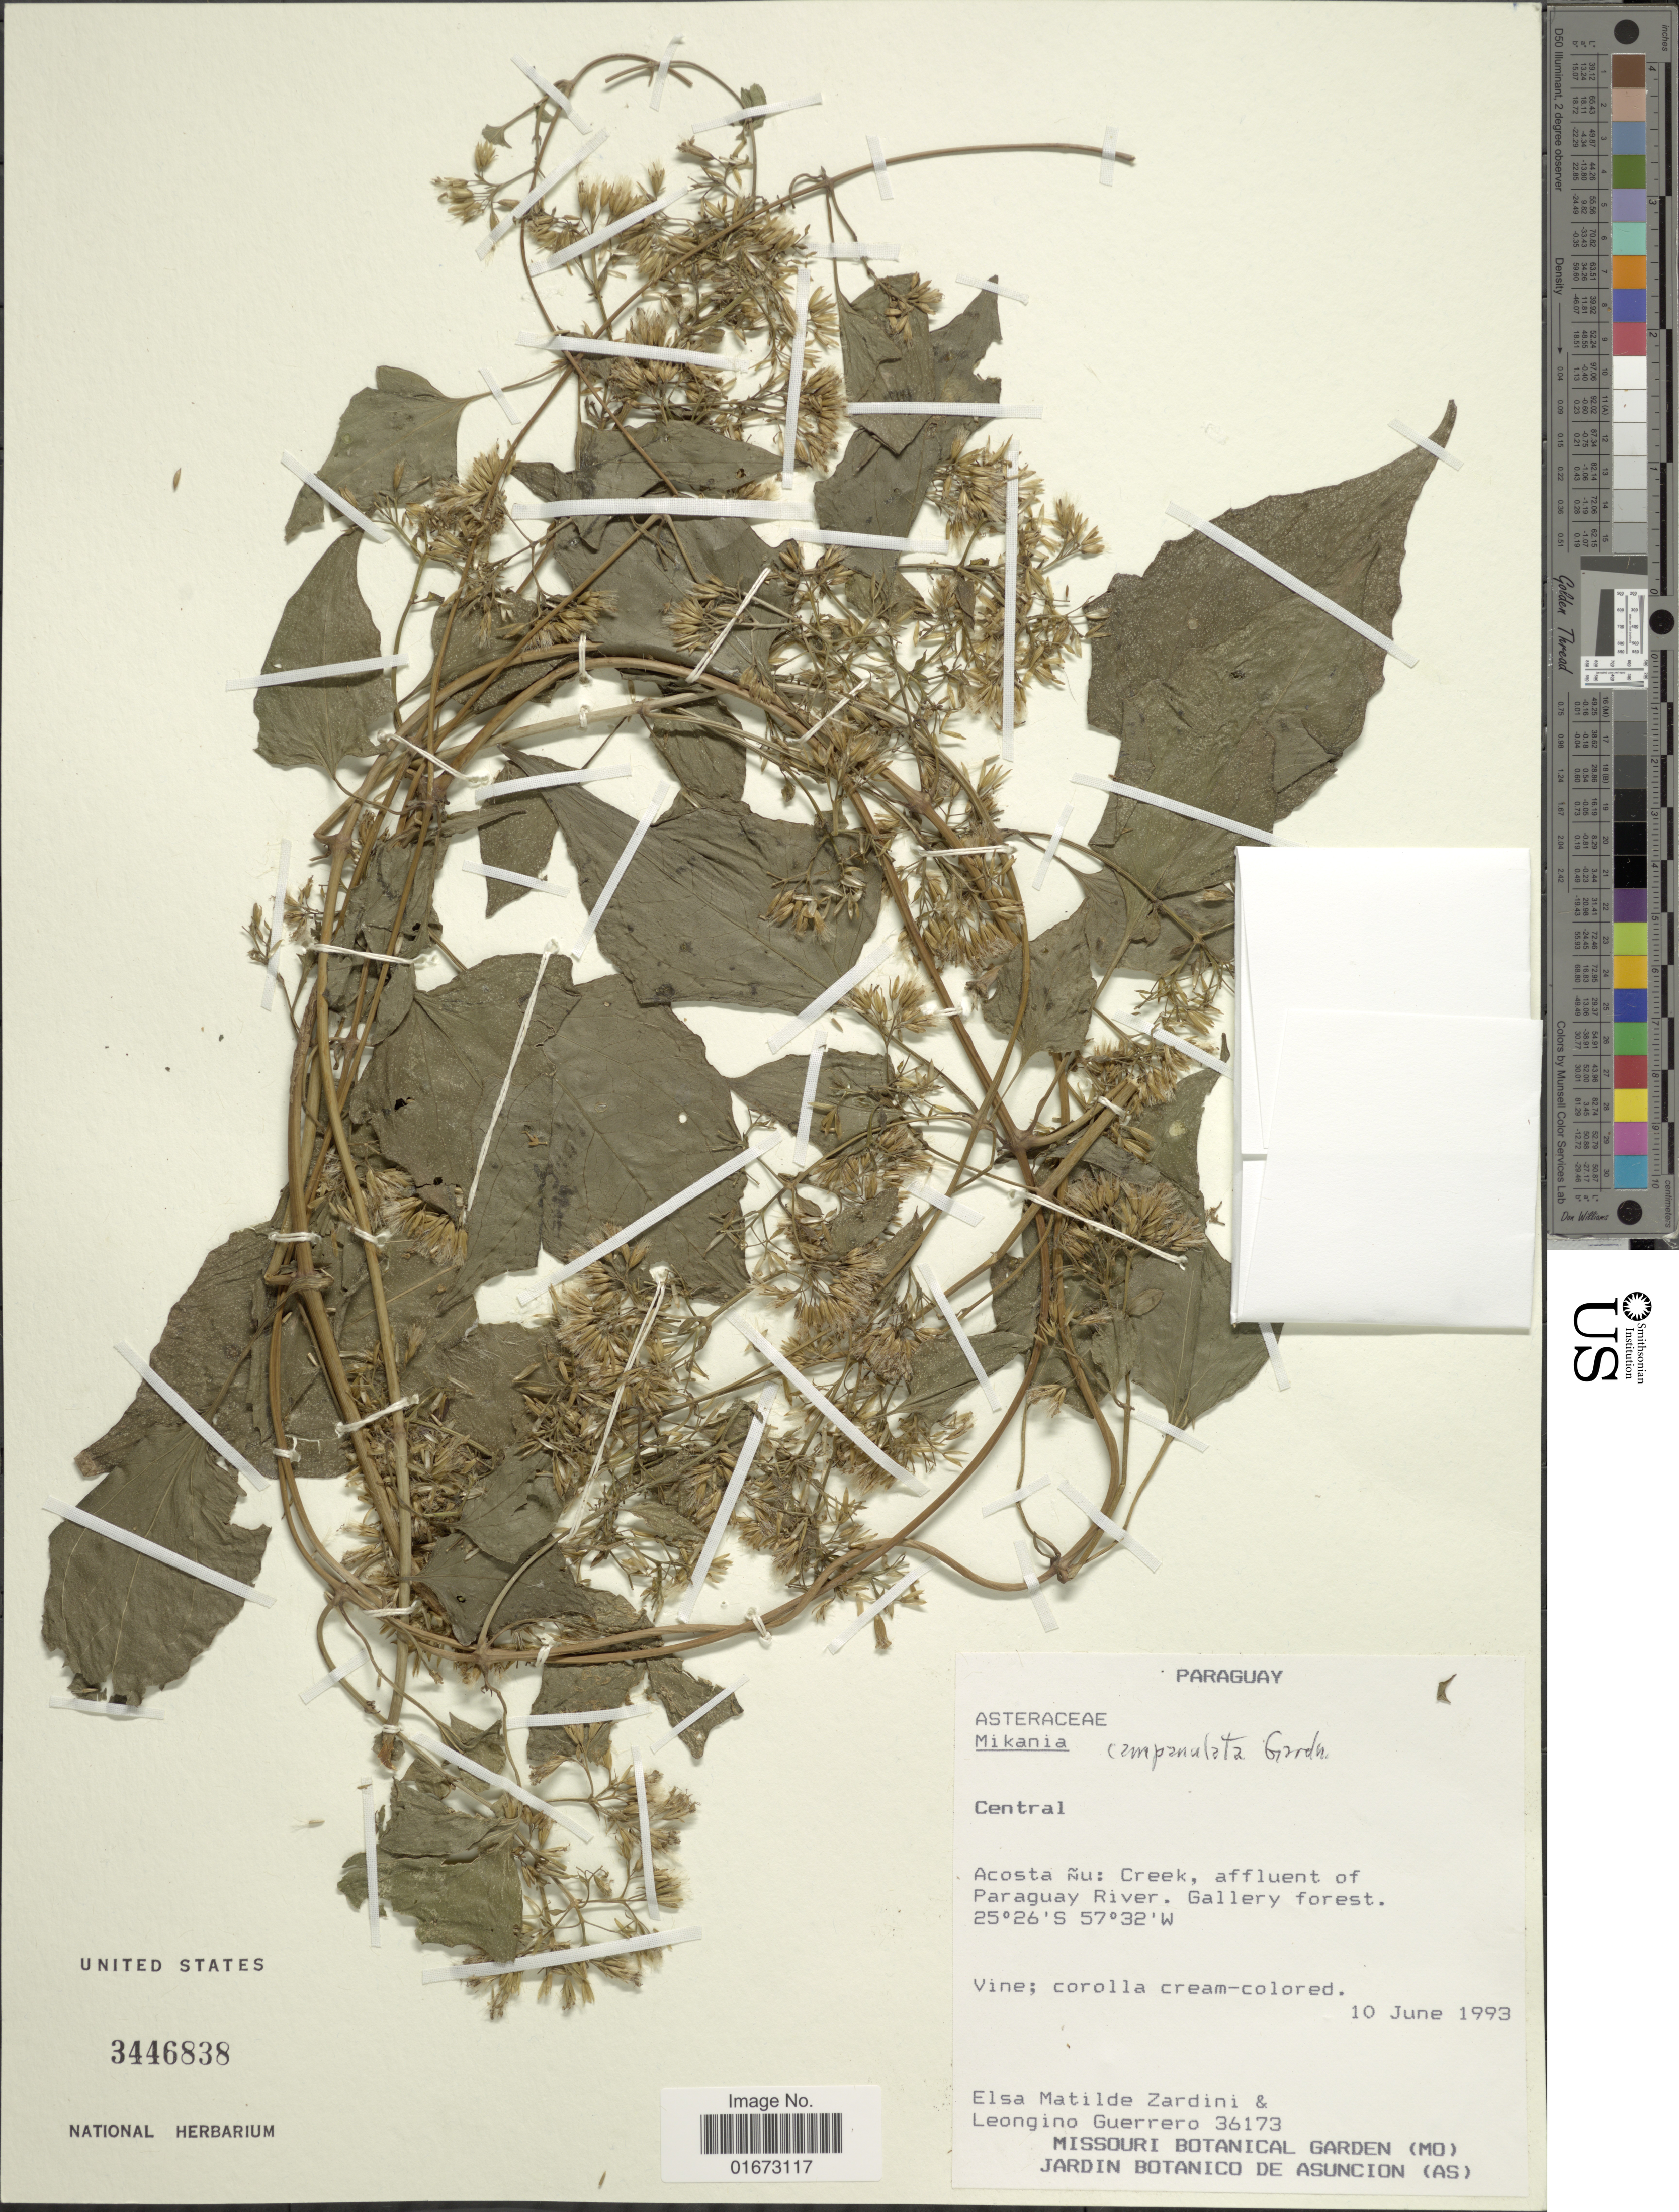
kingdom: Plantae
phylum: Tracheophyta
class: Magnoliopsida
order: Asterales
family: Asteraceae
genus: Mikania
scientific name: Mikania campanulata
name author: Gardner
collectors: E. M. Zardini & L. Guerrero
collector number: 36173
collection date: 1993-06-10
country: Paraguay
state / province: Central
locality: Acosta ñu: Creek, affluent of Paraguay River. Gallery forest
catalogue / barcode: US 3446838